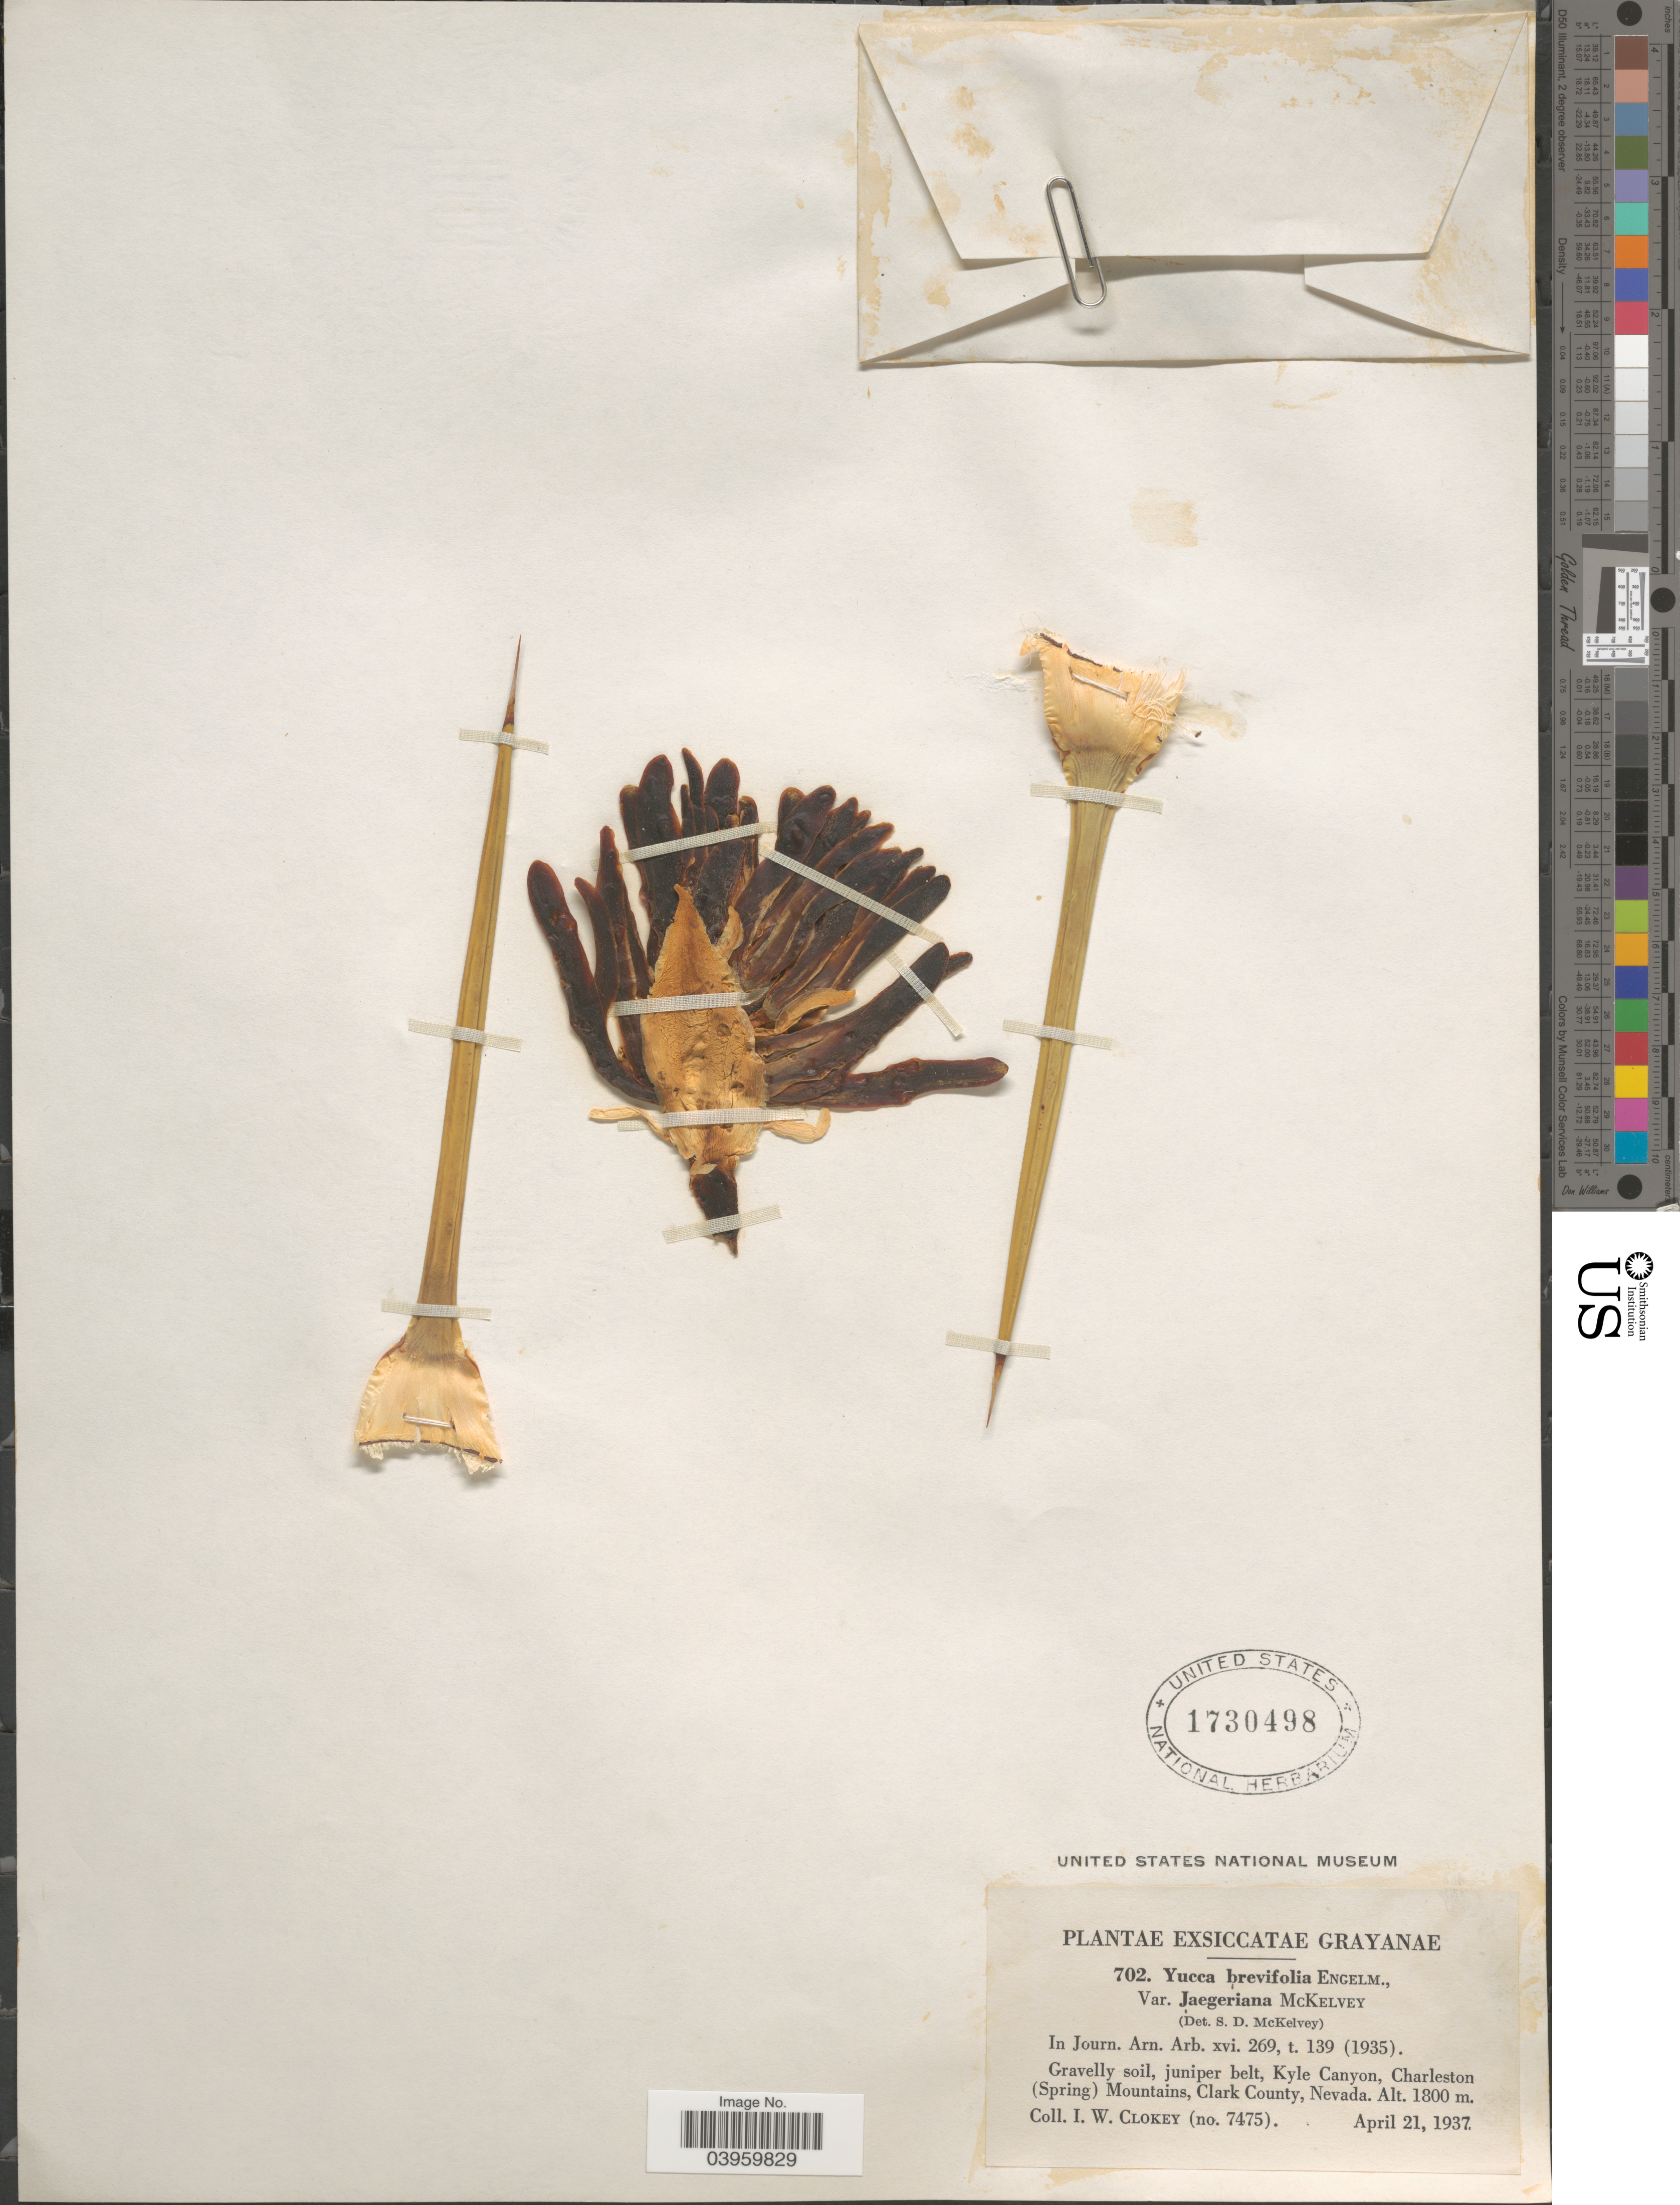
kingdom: Plantae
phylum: Tracheophyta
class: Liliopsida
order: Asparagales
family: Asparagaceae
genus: Yucca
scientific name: Yucca brevifolia var. jaegeriana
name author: McKelvey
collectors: I. W. Clokey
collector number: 7475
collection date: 1937-04-21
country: United States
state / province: Nevada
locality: Gravelly soil, juniper belt, Kyle Canyon, Charleston (Spring) Mountains, Clark County.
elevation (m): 1800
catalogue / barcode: US 1730498